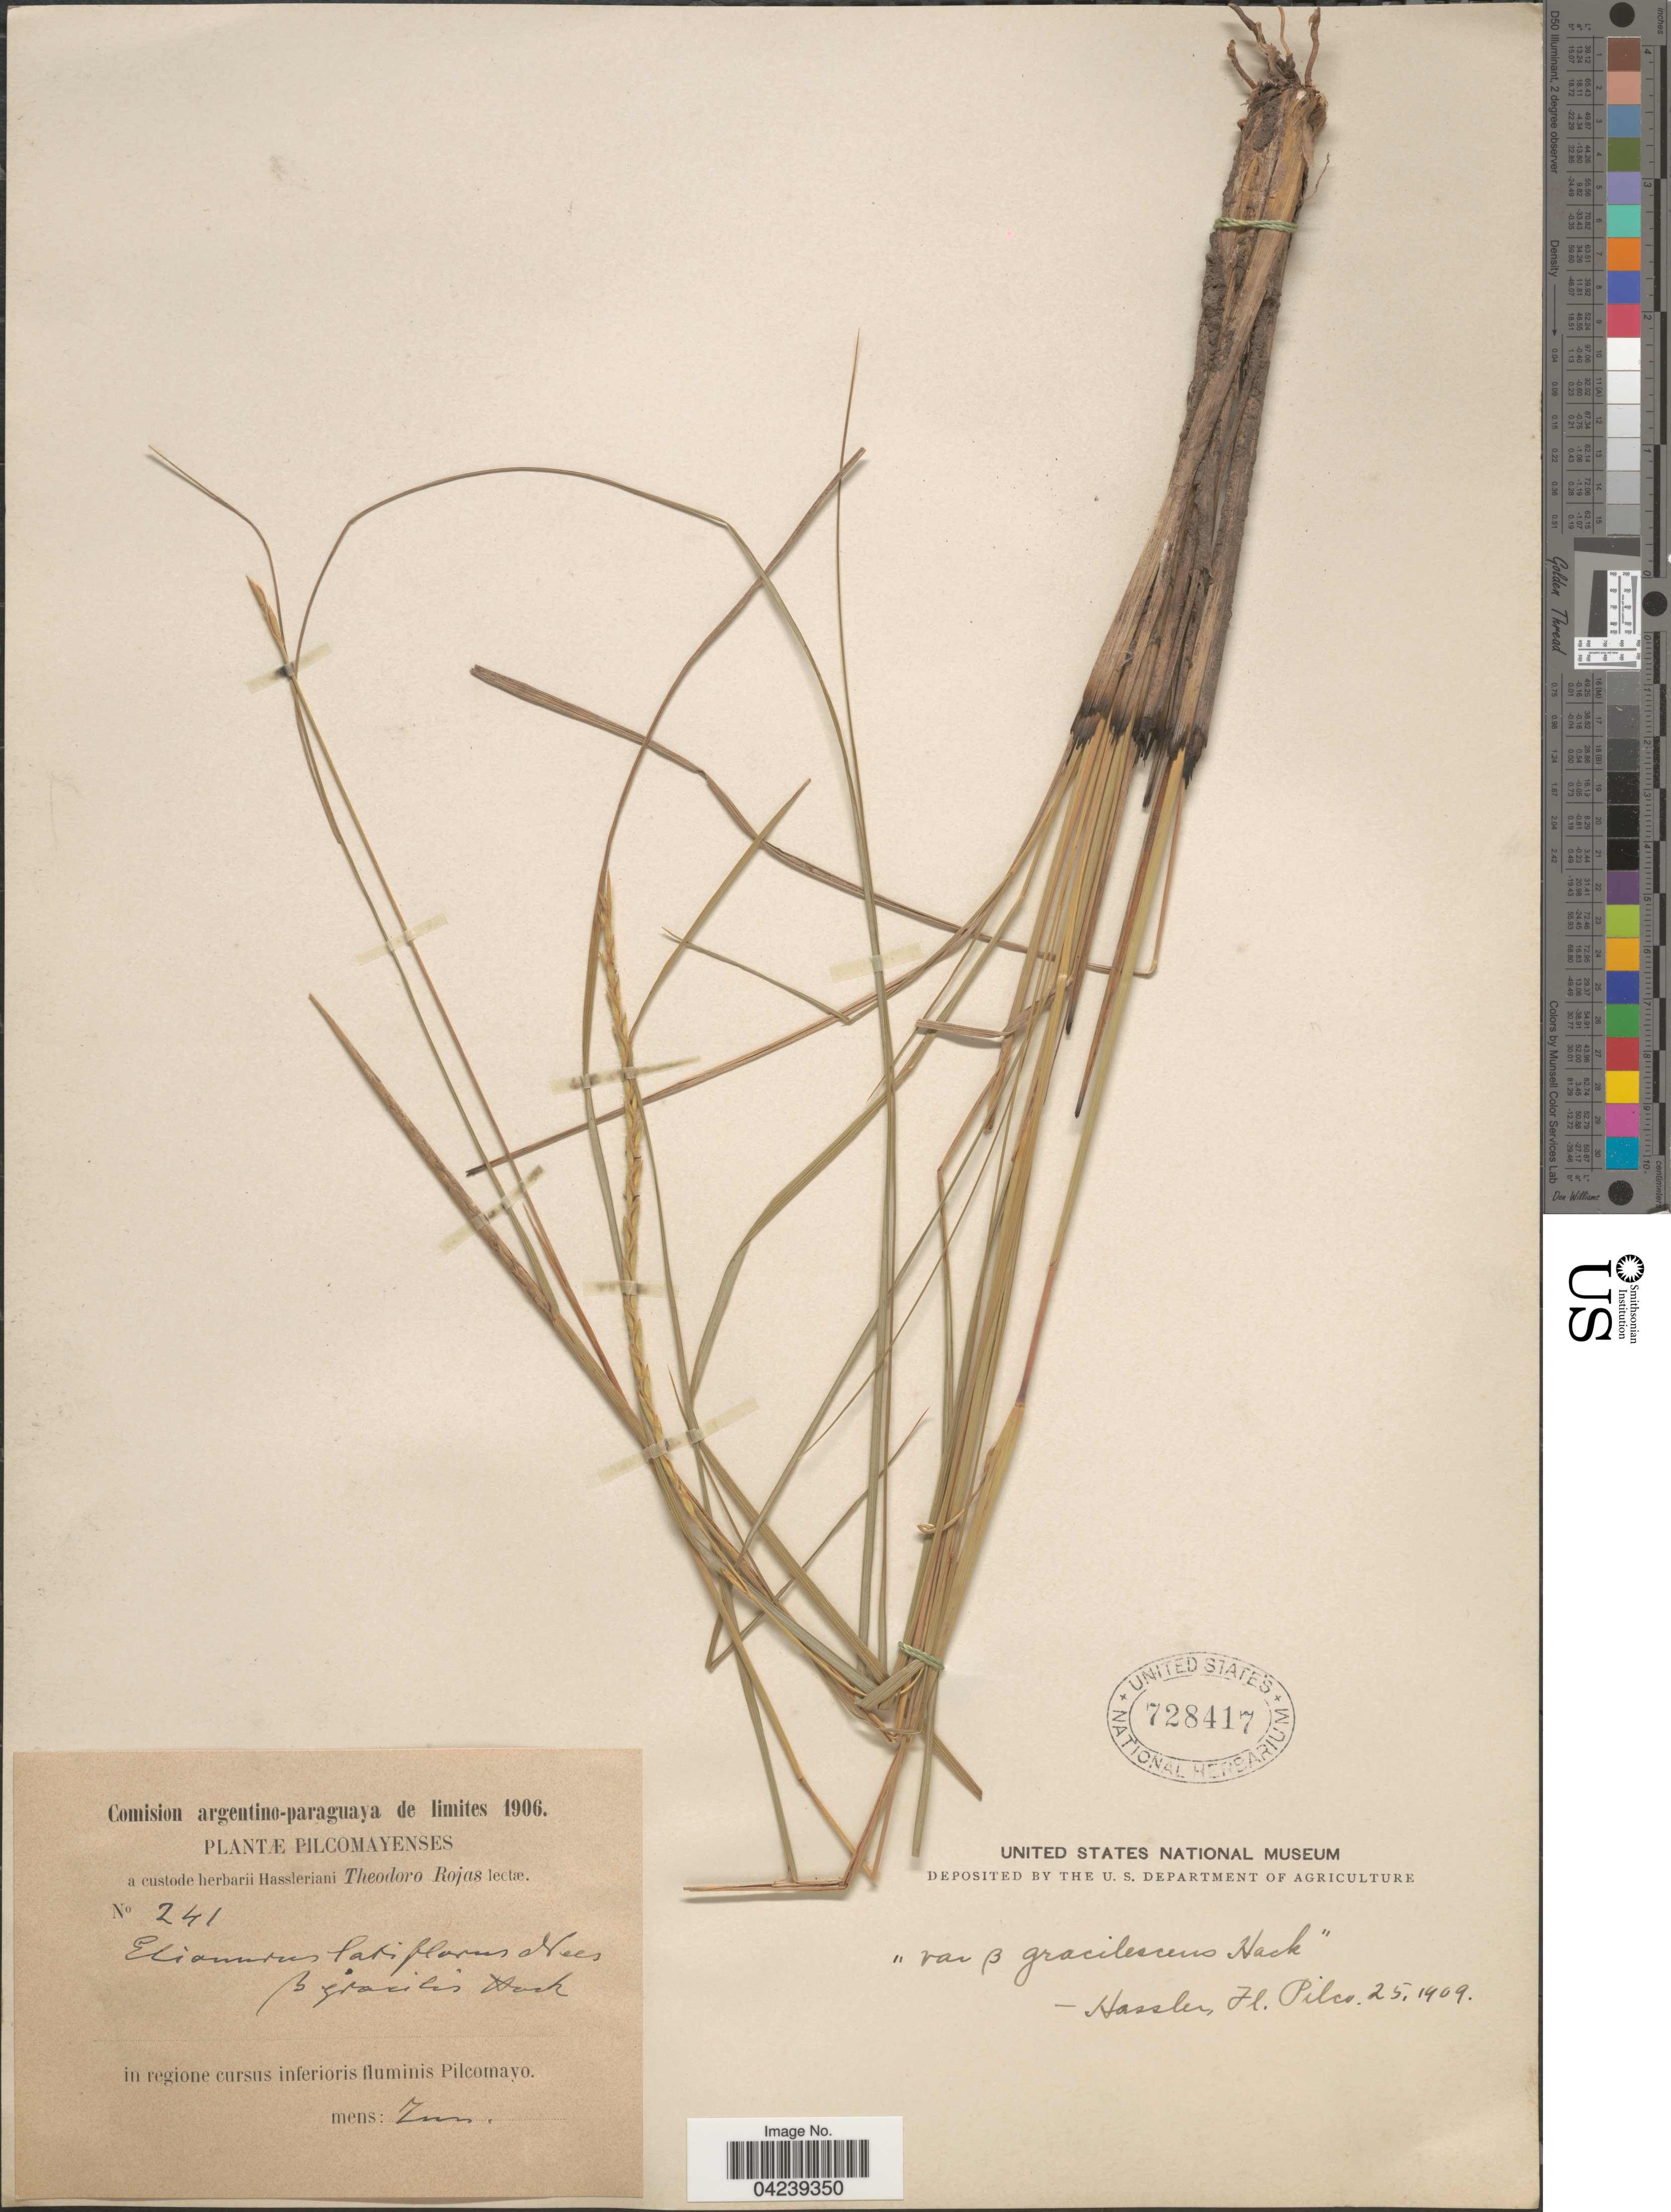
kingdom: Plantae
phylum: Tracheophyta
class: Liliopsida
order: Poales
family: Poaceae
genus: Elionurus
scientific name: Elionurus tripsacoides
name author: Humb. & Bonpl. ex Willd.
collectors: T. Rojas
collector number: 241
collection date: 1906-06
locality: Pilcomayenses. In regione cursus inferioris fluminis Pilcomayo.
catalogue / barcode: US 728417